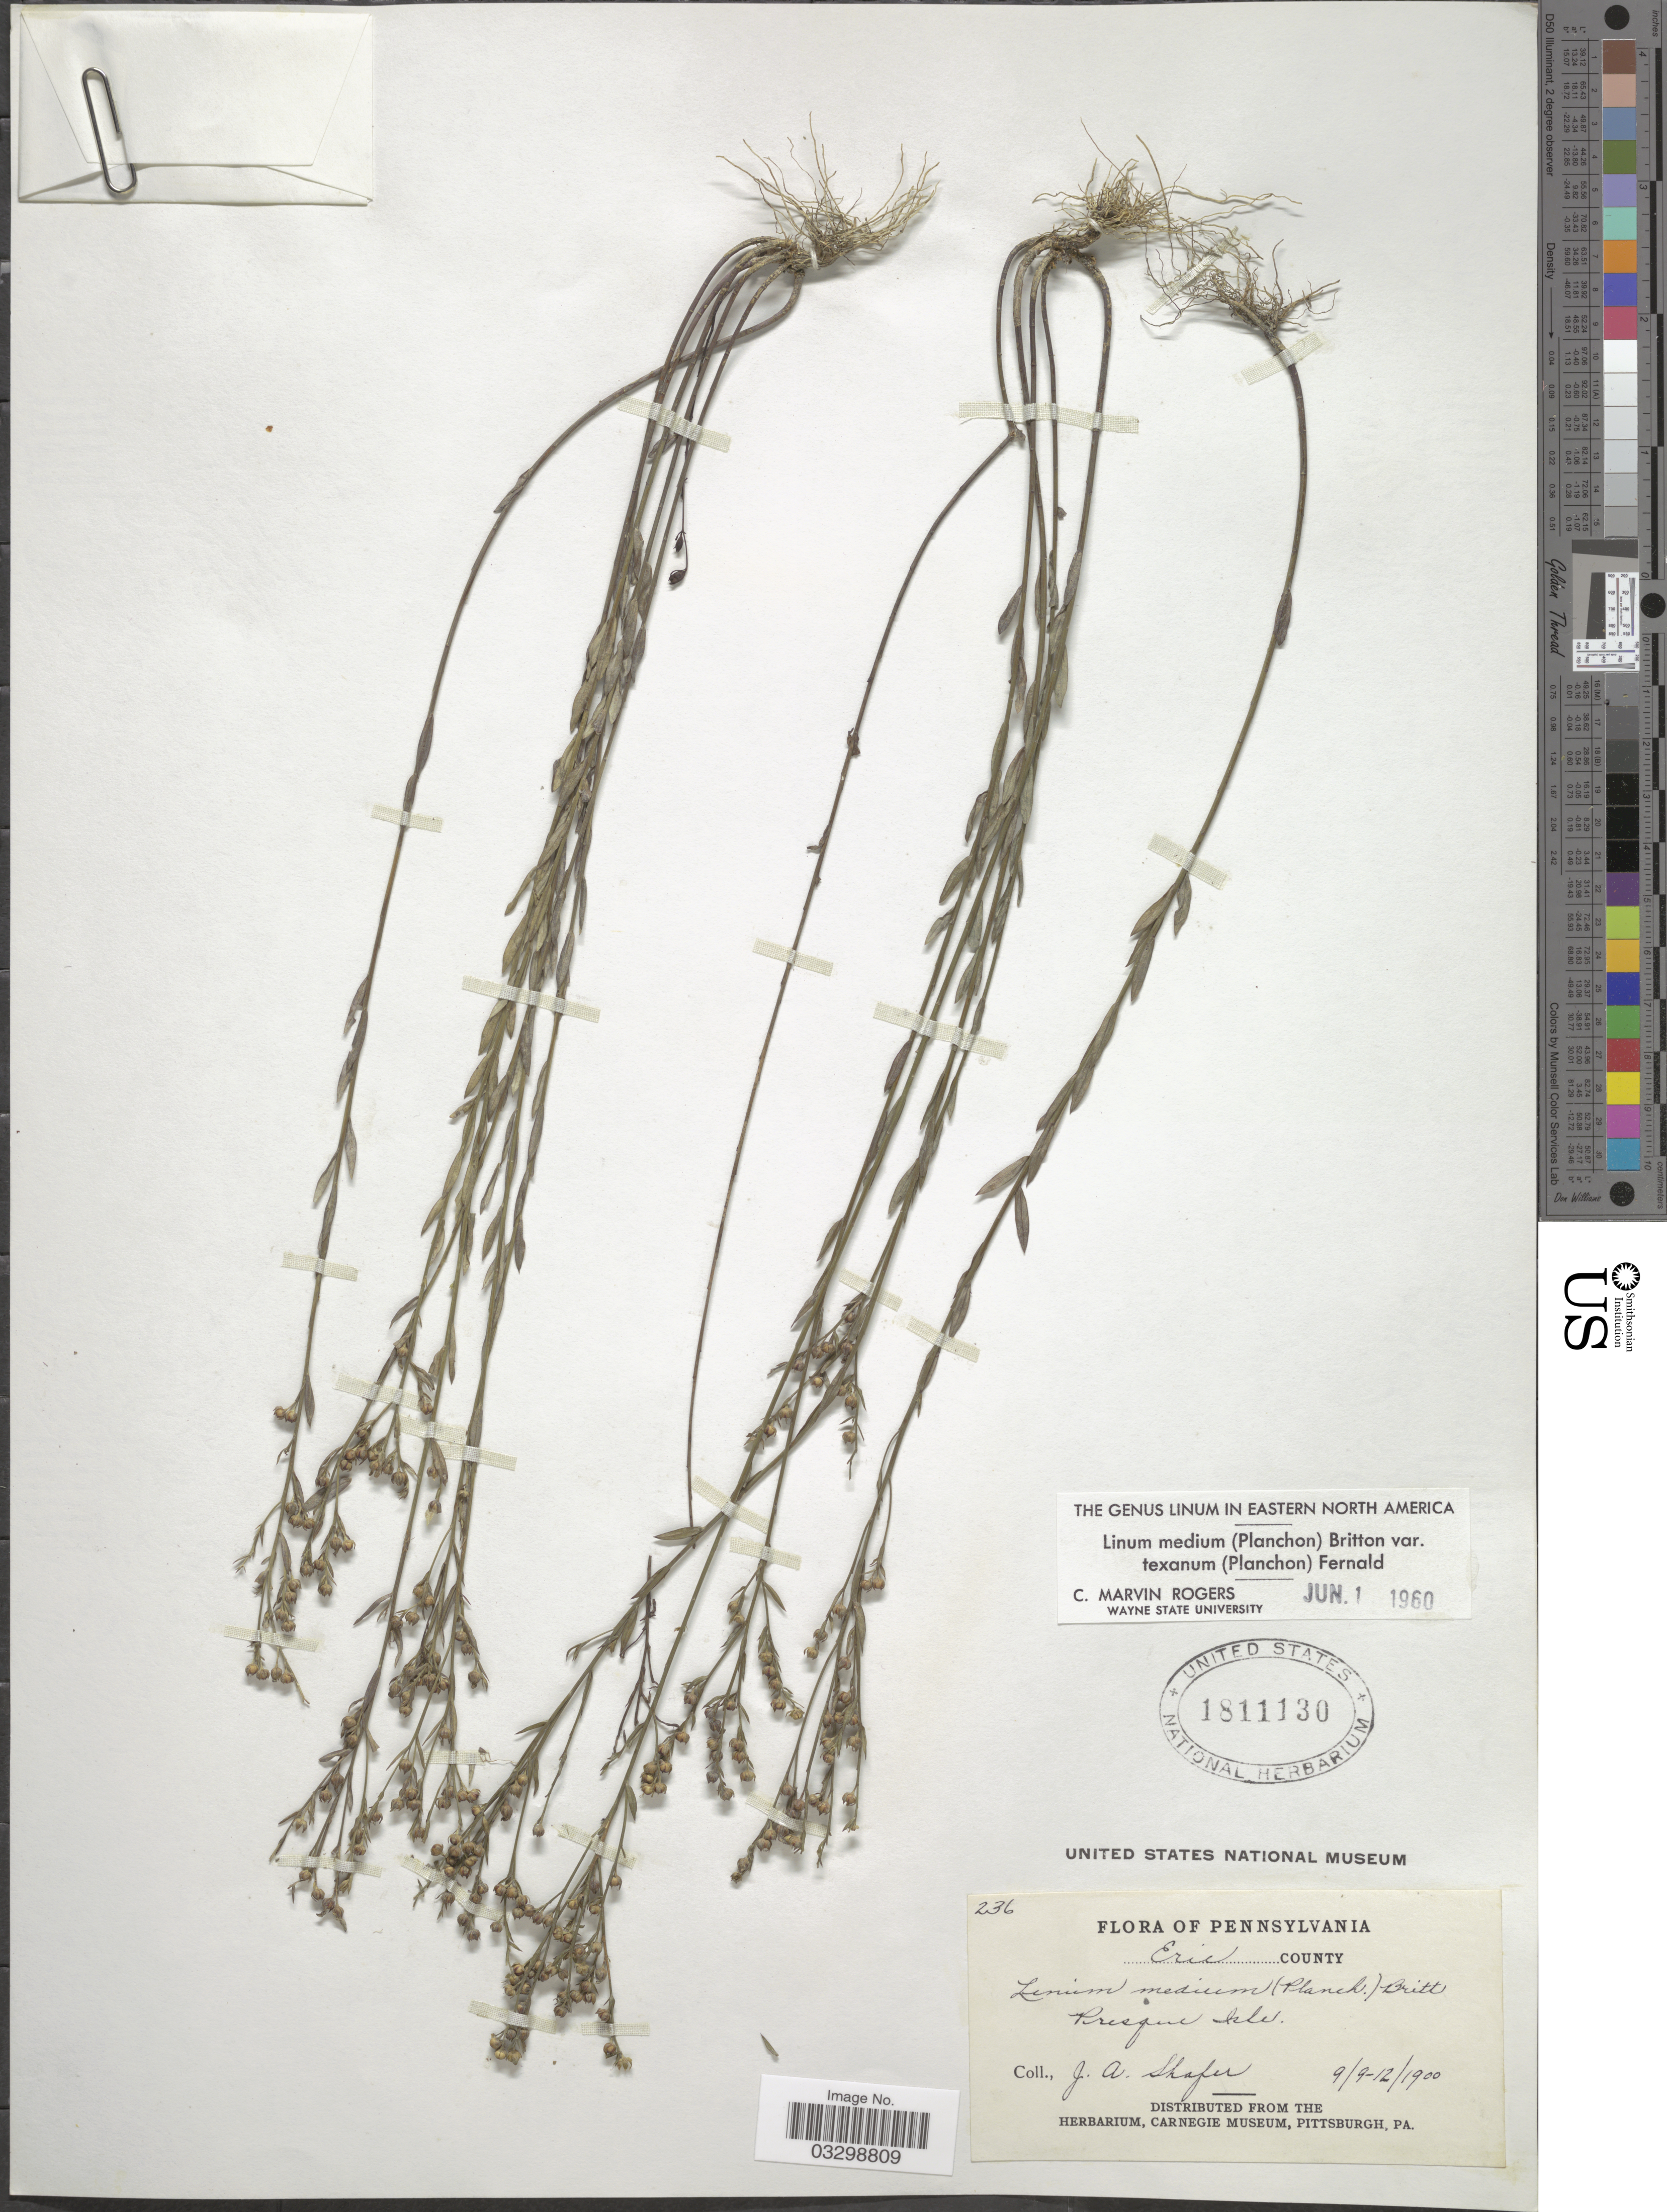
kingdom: Plantae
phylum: Tracheophyta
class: Magnoliopsida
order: Malpighiales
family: Linaceae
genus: Linum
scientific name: Linum medium var. texanum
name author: (Planch.) Fernald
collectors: J. A. Shafer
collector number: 236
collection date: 1900-09-09/1900-09-12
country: United States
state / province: Pennsylvania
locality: Erie County, Presque Isle.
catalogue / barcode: US 1811130